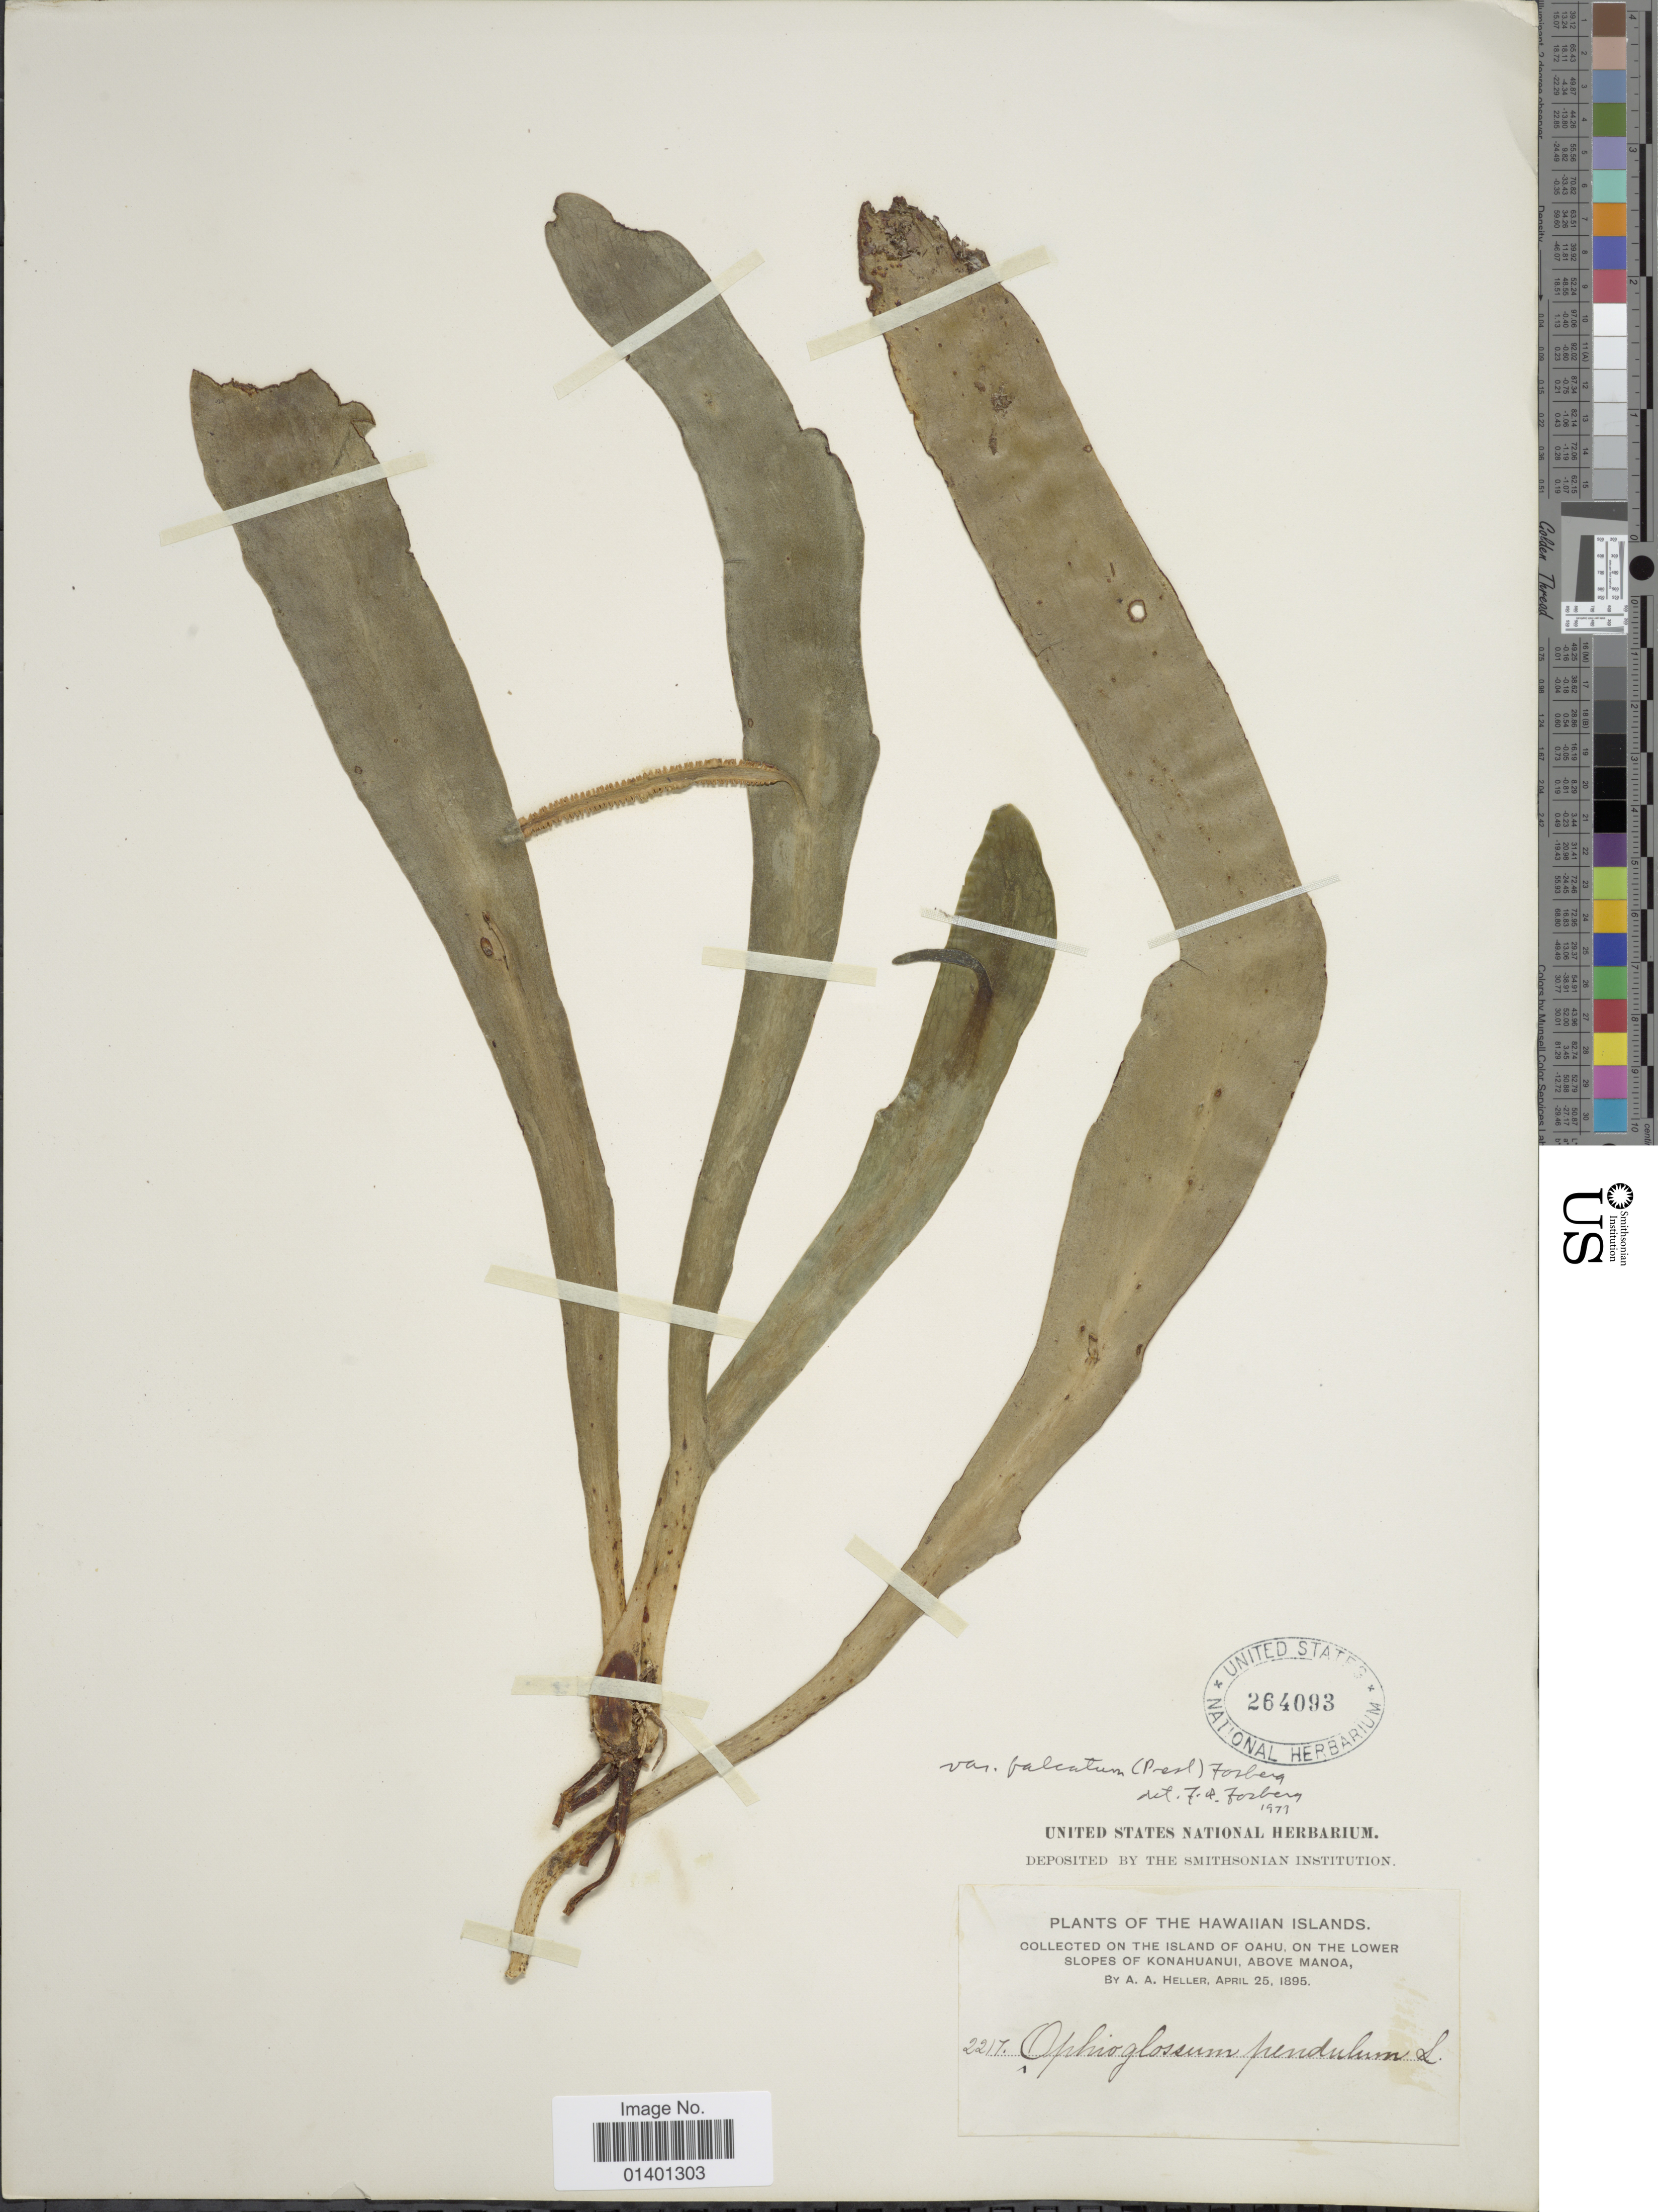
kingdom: Plantae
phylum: Tracheophyta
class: Polypodiopsida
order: Ophioglossales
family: Ophioglossaceae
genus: Ophioderma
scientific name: Ophioderma pendulum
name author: (L.) C. Presl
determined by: Wagner, W. L., (BOT), Smithsonian Institution - National Museum of Natural History (UNITED STATES)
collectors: A. A. Heller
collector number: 2217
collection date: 1895-04-25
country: United States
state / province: Hawaii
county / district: Honolulu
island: Oahu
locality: Hawaiian islands, island of Oahu, on the lower slopes of Konahuanui, above Manoa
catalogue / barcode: US 264093